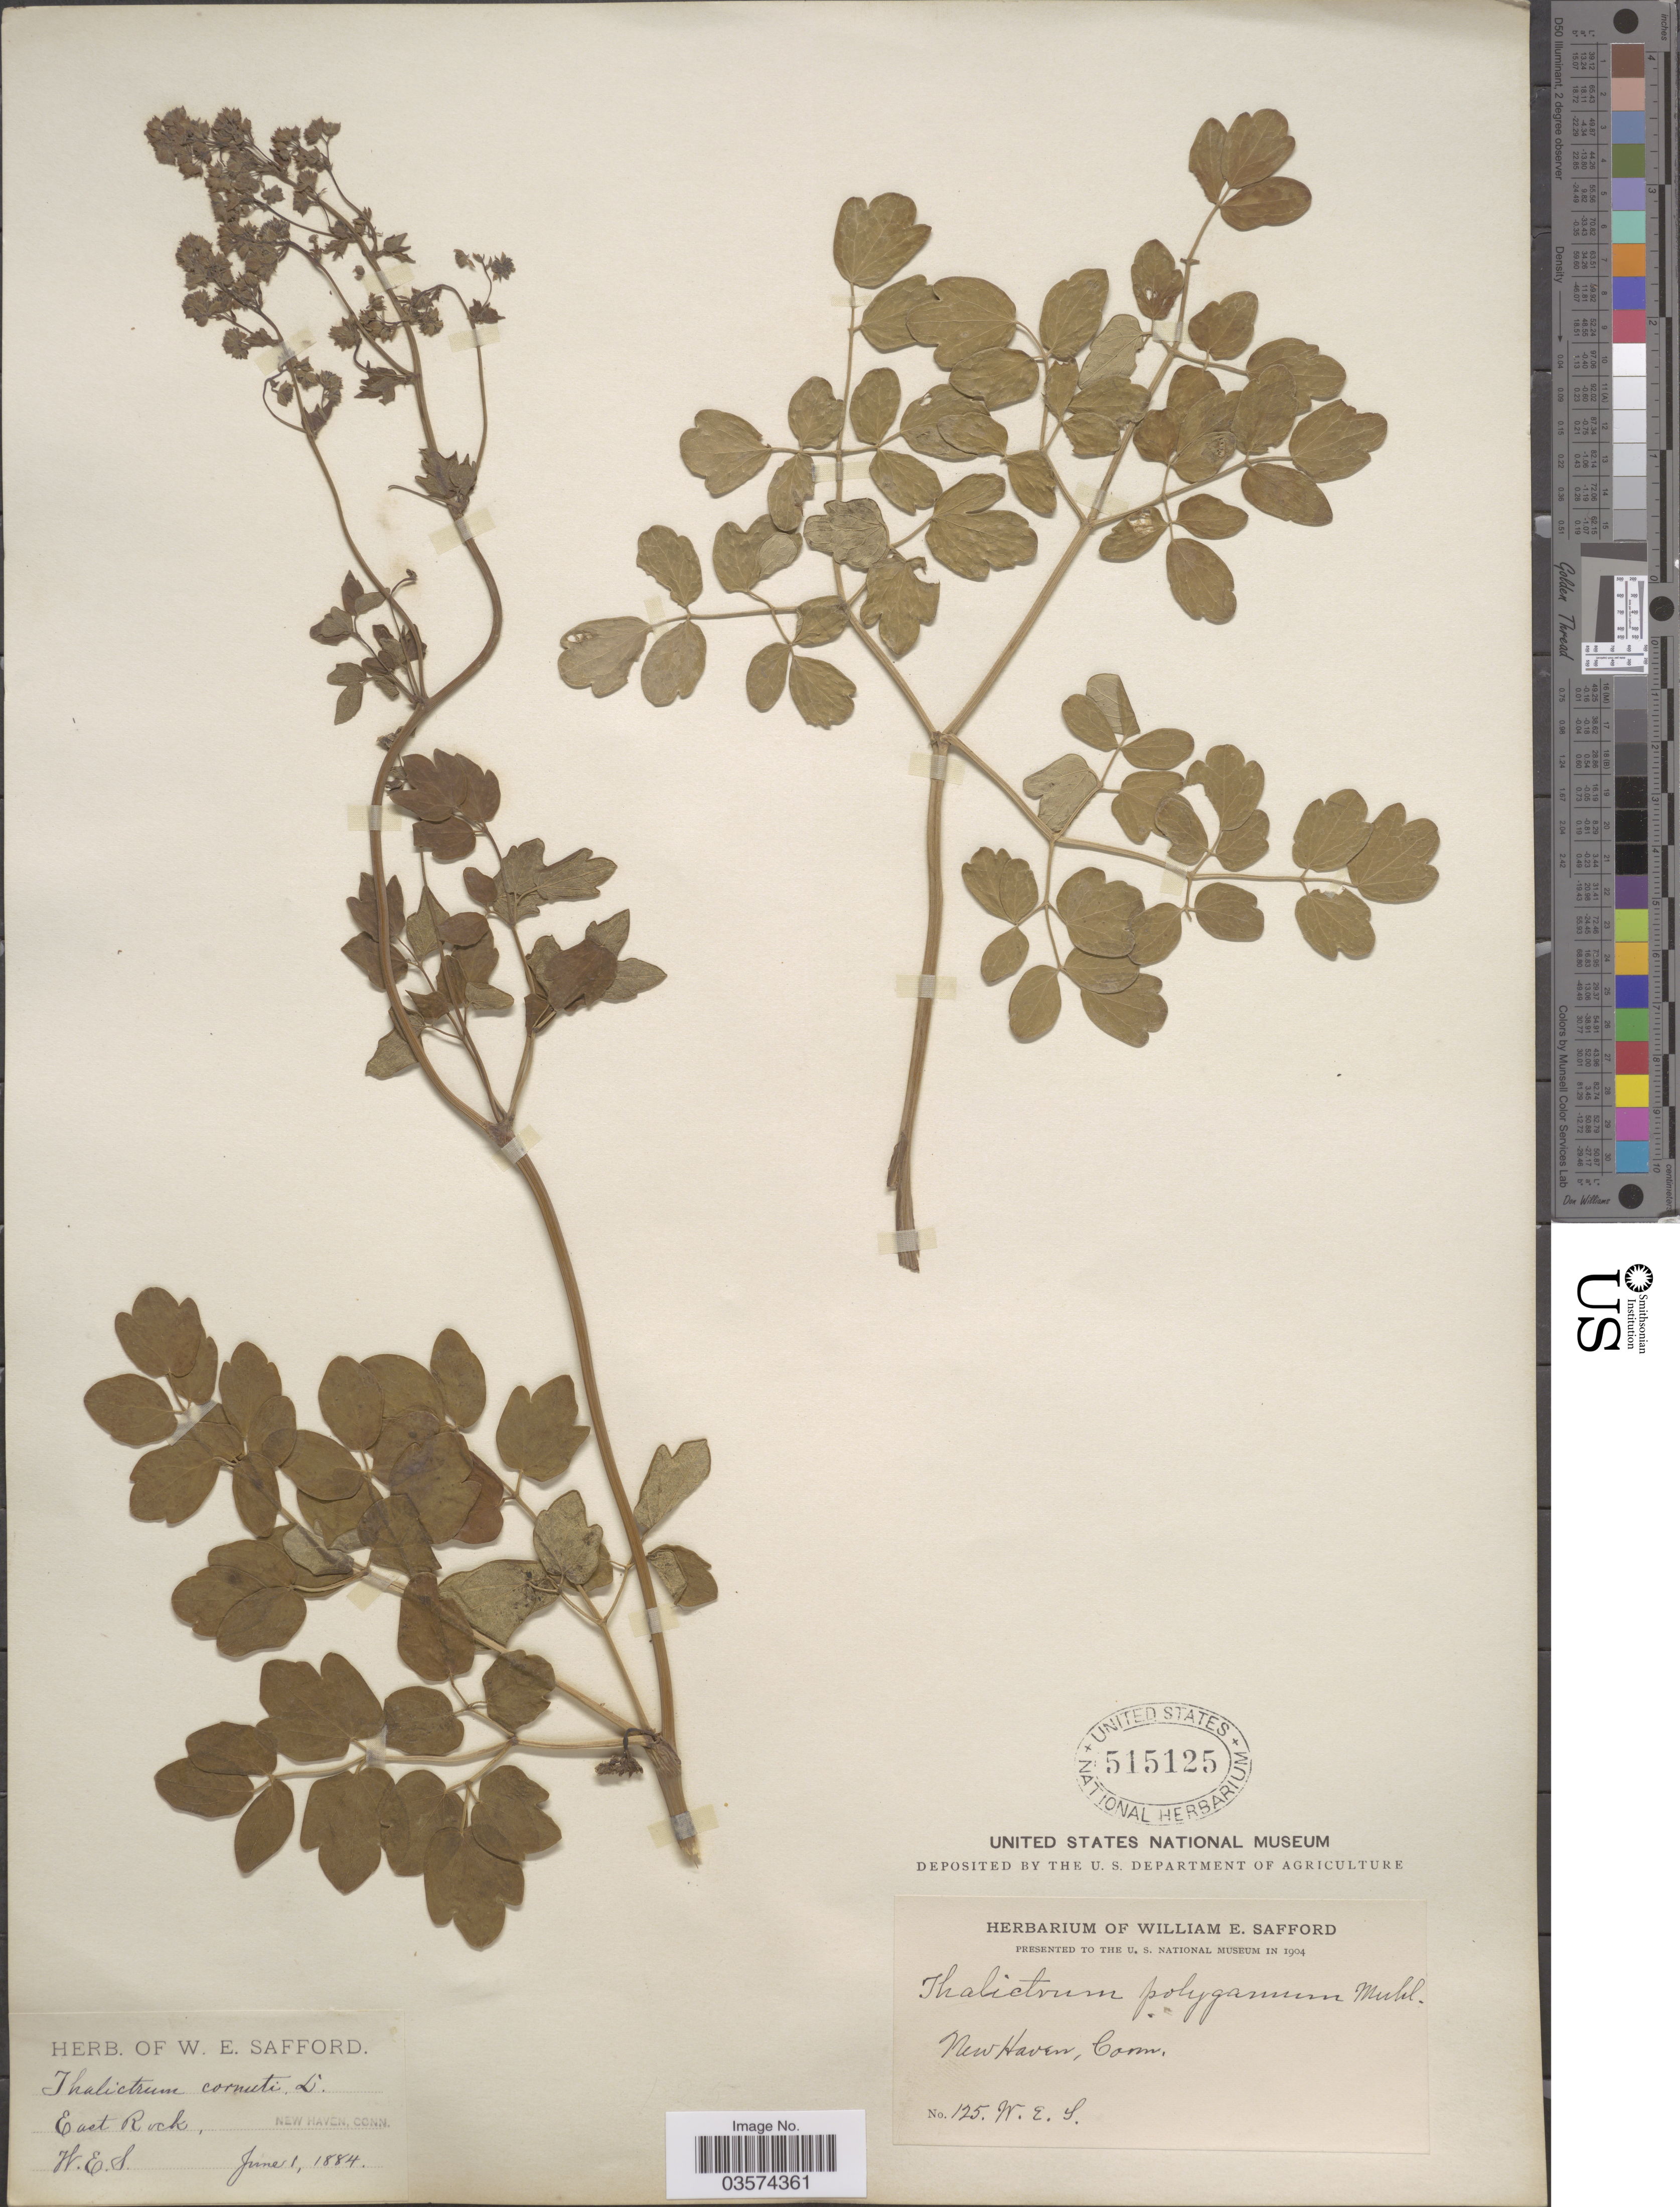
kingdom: Plantae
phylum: Tracheophyta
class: Magnoliopsida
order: Ranunculales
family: Ranunculaceae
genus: Thalictrum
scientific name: Thalictrum amphibolum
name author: Greene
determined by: Strong, Mark T., (BOT), Smithsonian Institution - National Museum of Natural History (UNITED STATES)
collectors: W. E. Safford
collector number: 125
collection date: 1884-06-01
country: United States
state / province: Connecticut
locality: East Rock, New Haven.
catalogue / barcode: US 515125